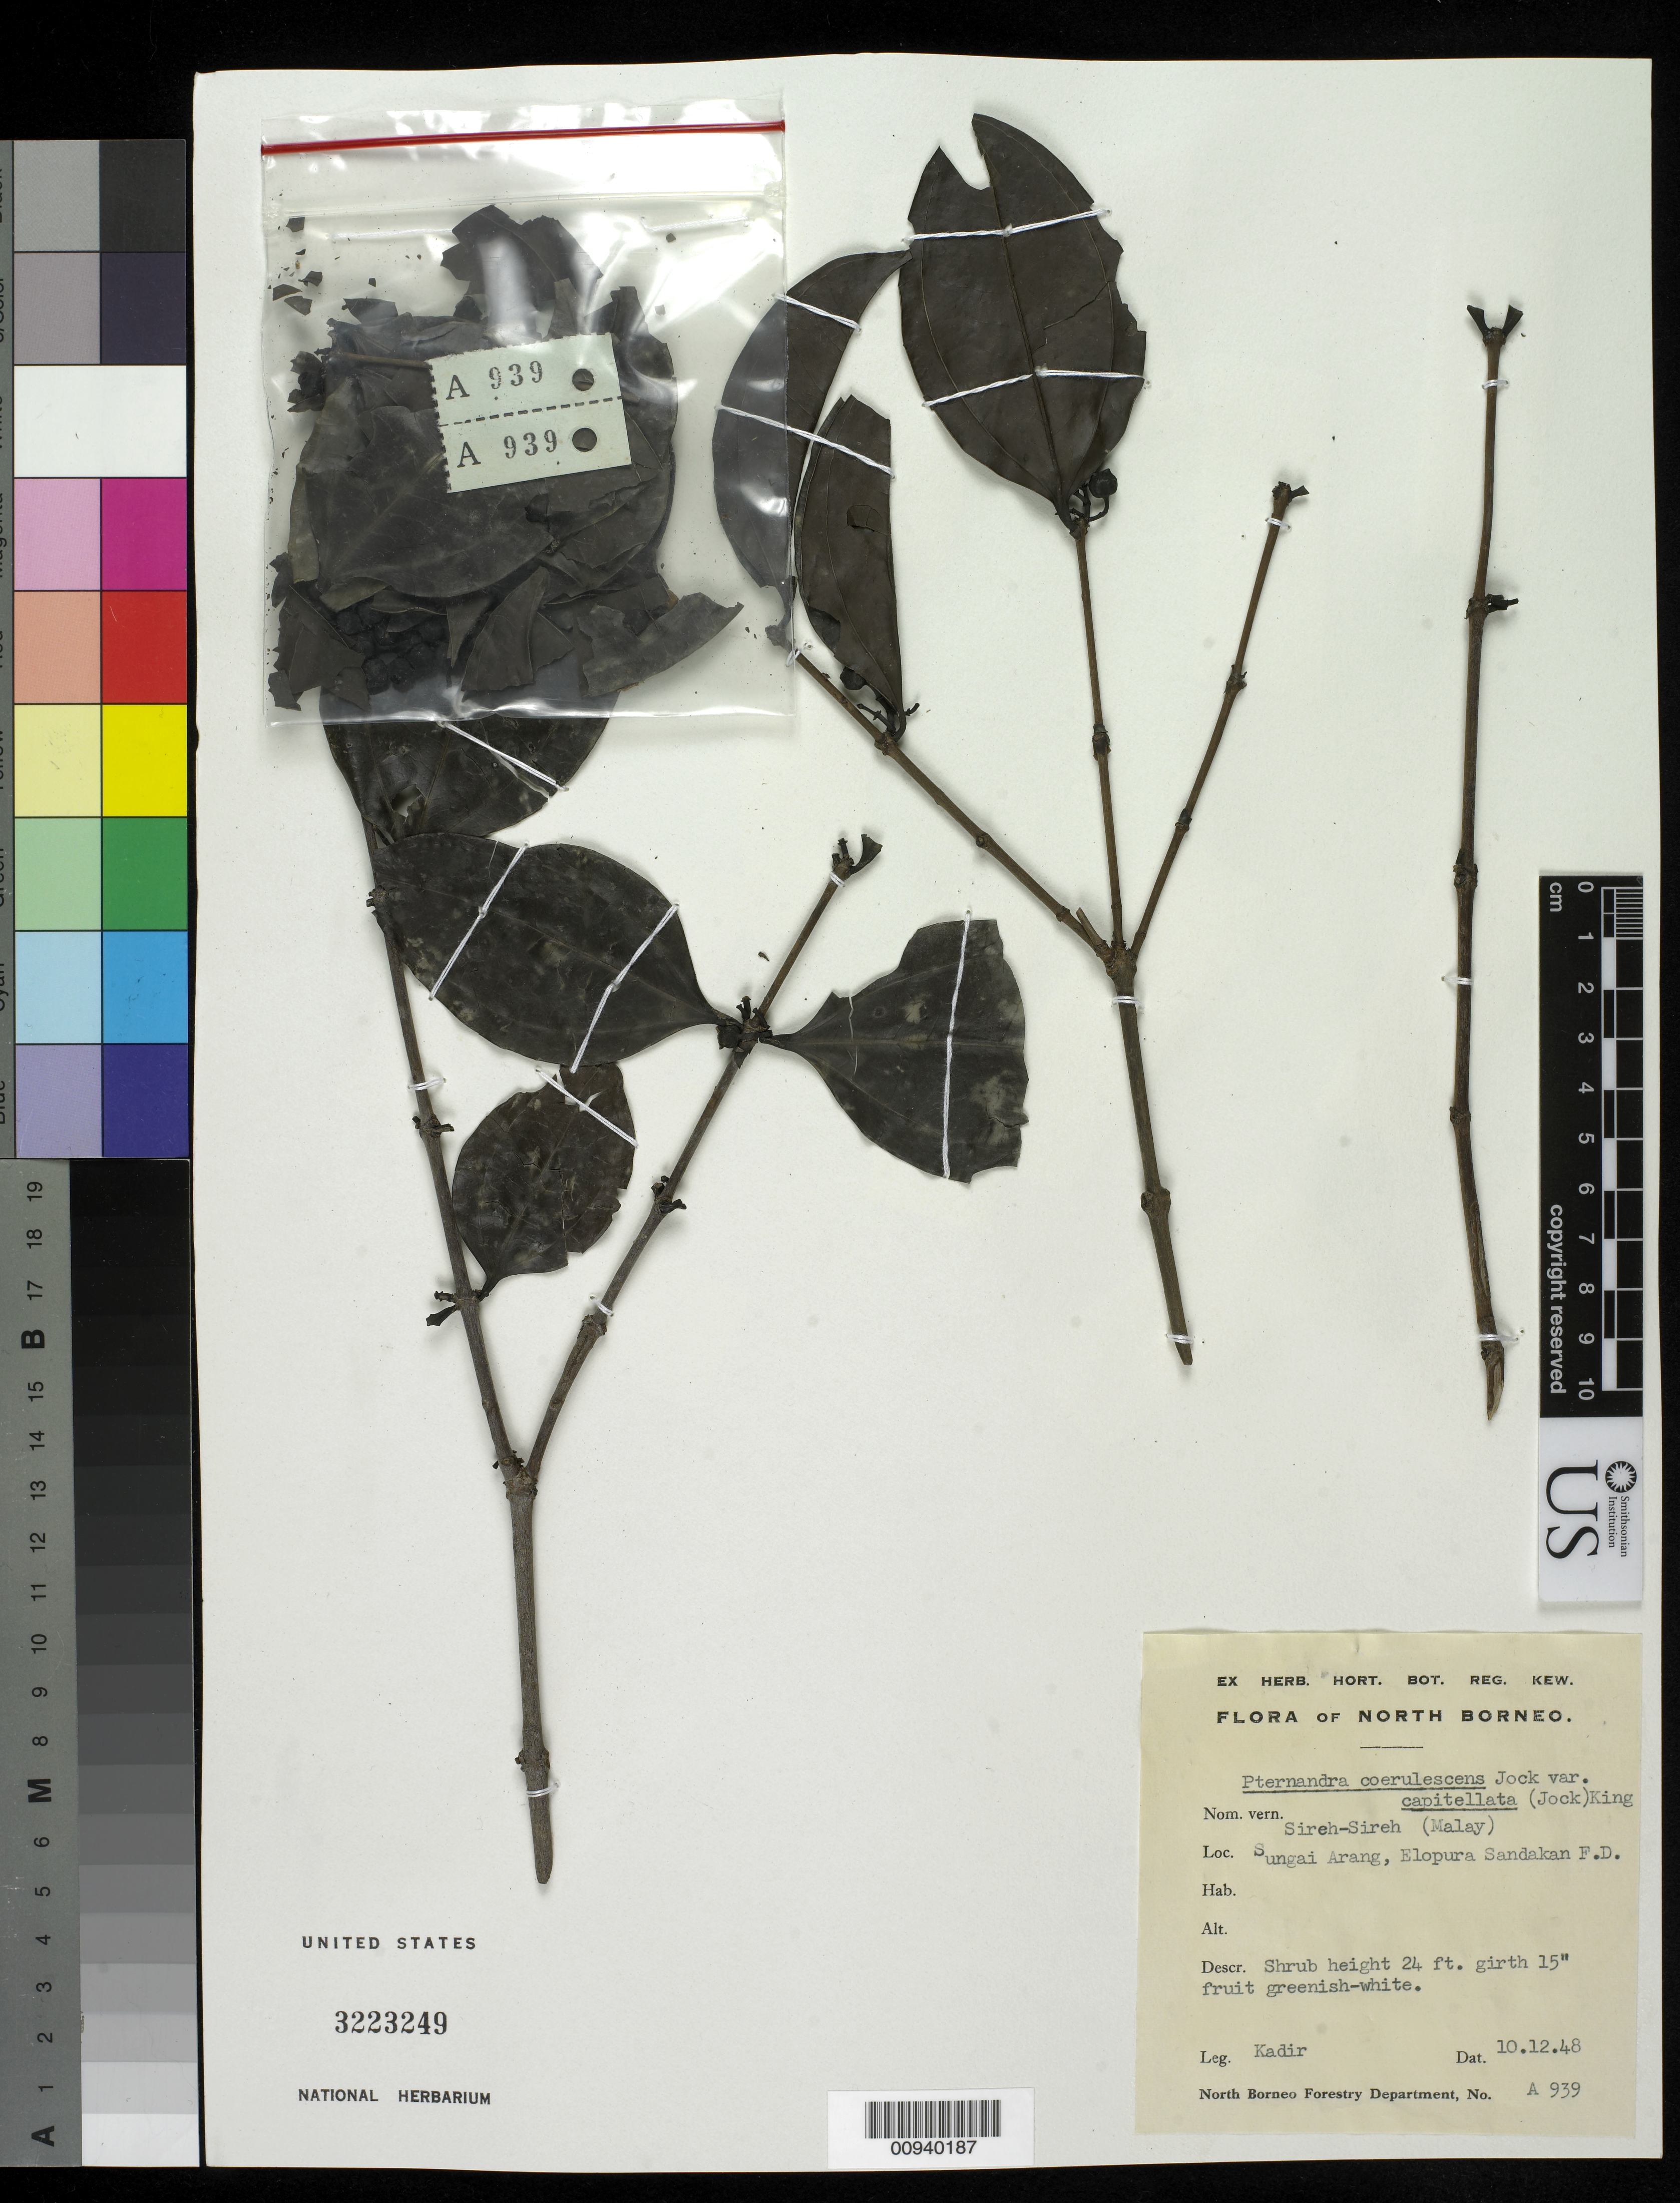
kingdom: Plantae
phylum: Tracheophyta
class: Magnoliopsida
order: Myrtales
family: Melastomataceae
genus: Pternandra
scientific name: Pternandra coerulescens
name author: Jack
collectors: Kadir Bin Abdul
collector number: A 939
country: Malaysia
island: Borneo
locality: Sungai Arang, Elopura Sandakan F.D.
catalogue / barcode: US 3223249